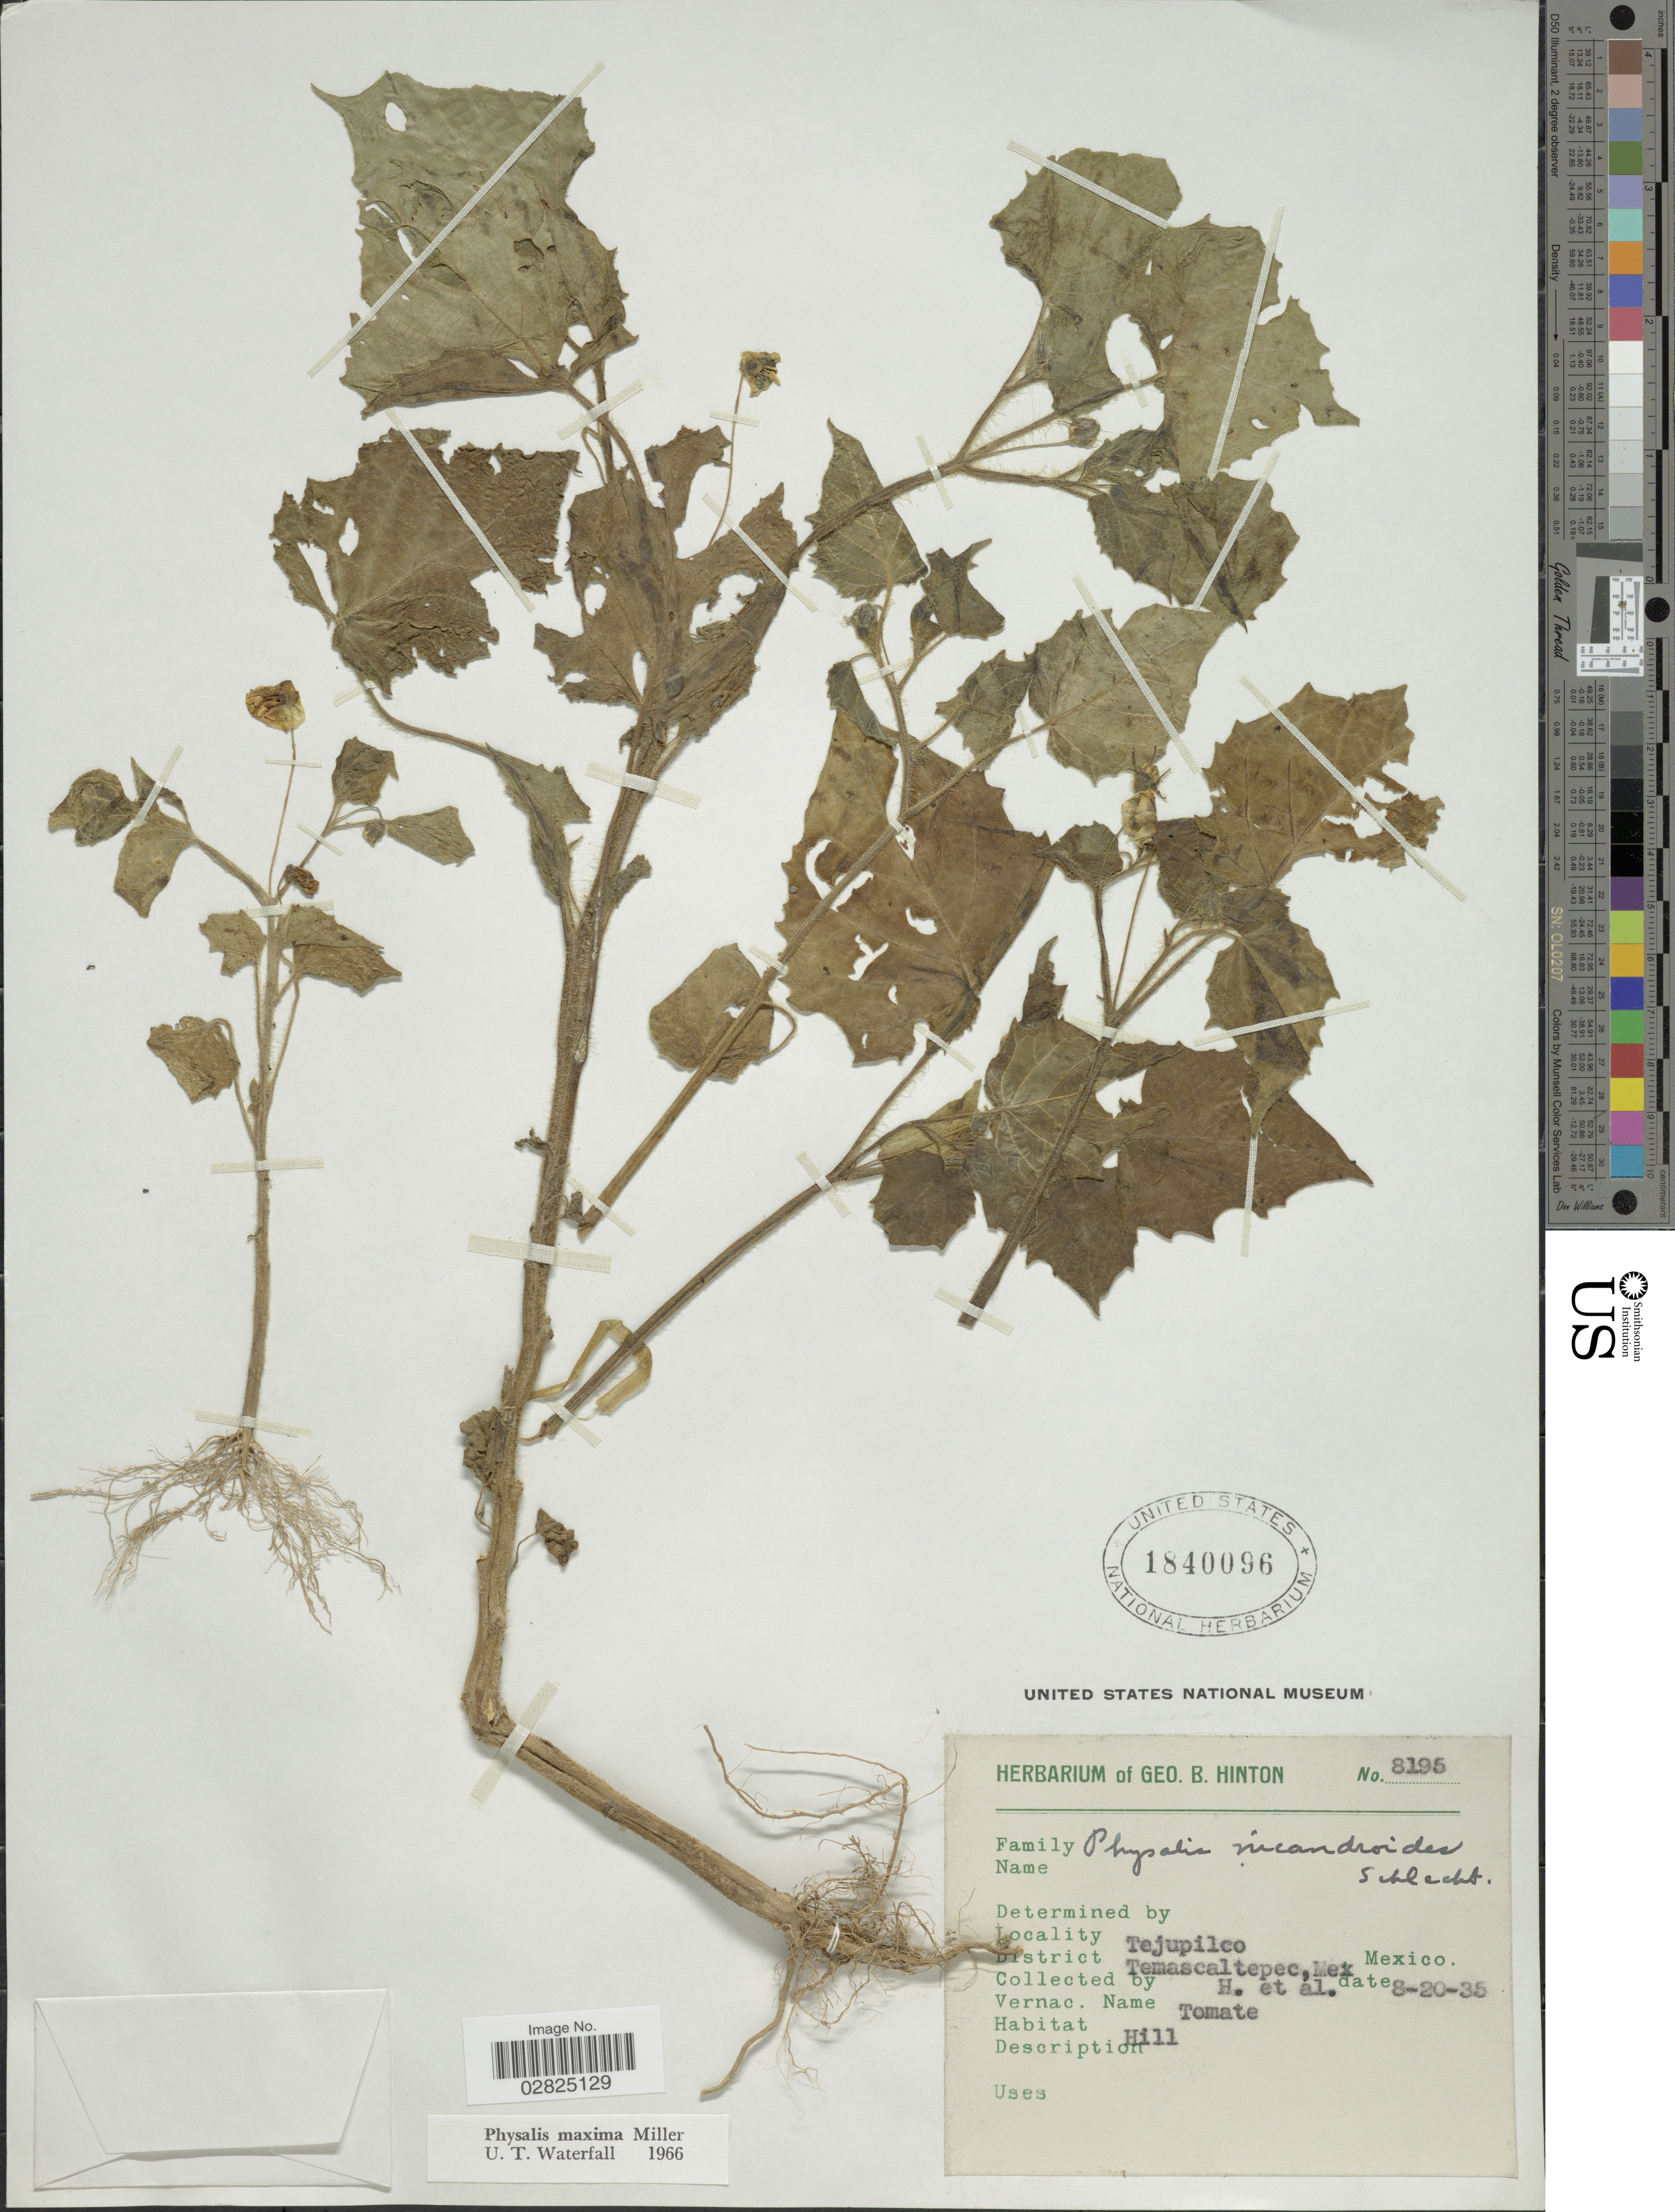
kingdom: Plantae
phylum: Tracheophyta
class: Magnoliopsida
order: Solanales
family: Solanaceae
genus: Physalis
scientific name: Physalis pruinosa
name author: L.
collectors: G. B. Hinton & et al.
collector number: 8195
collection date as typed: Transcribed d/m/y: 20/8/35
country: Mexico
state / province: México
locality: Tejupilco, District Temascaltepec.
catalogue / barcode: US 1840096